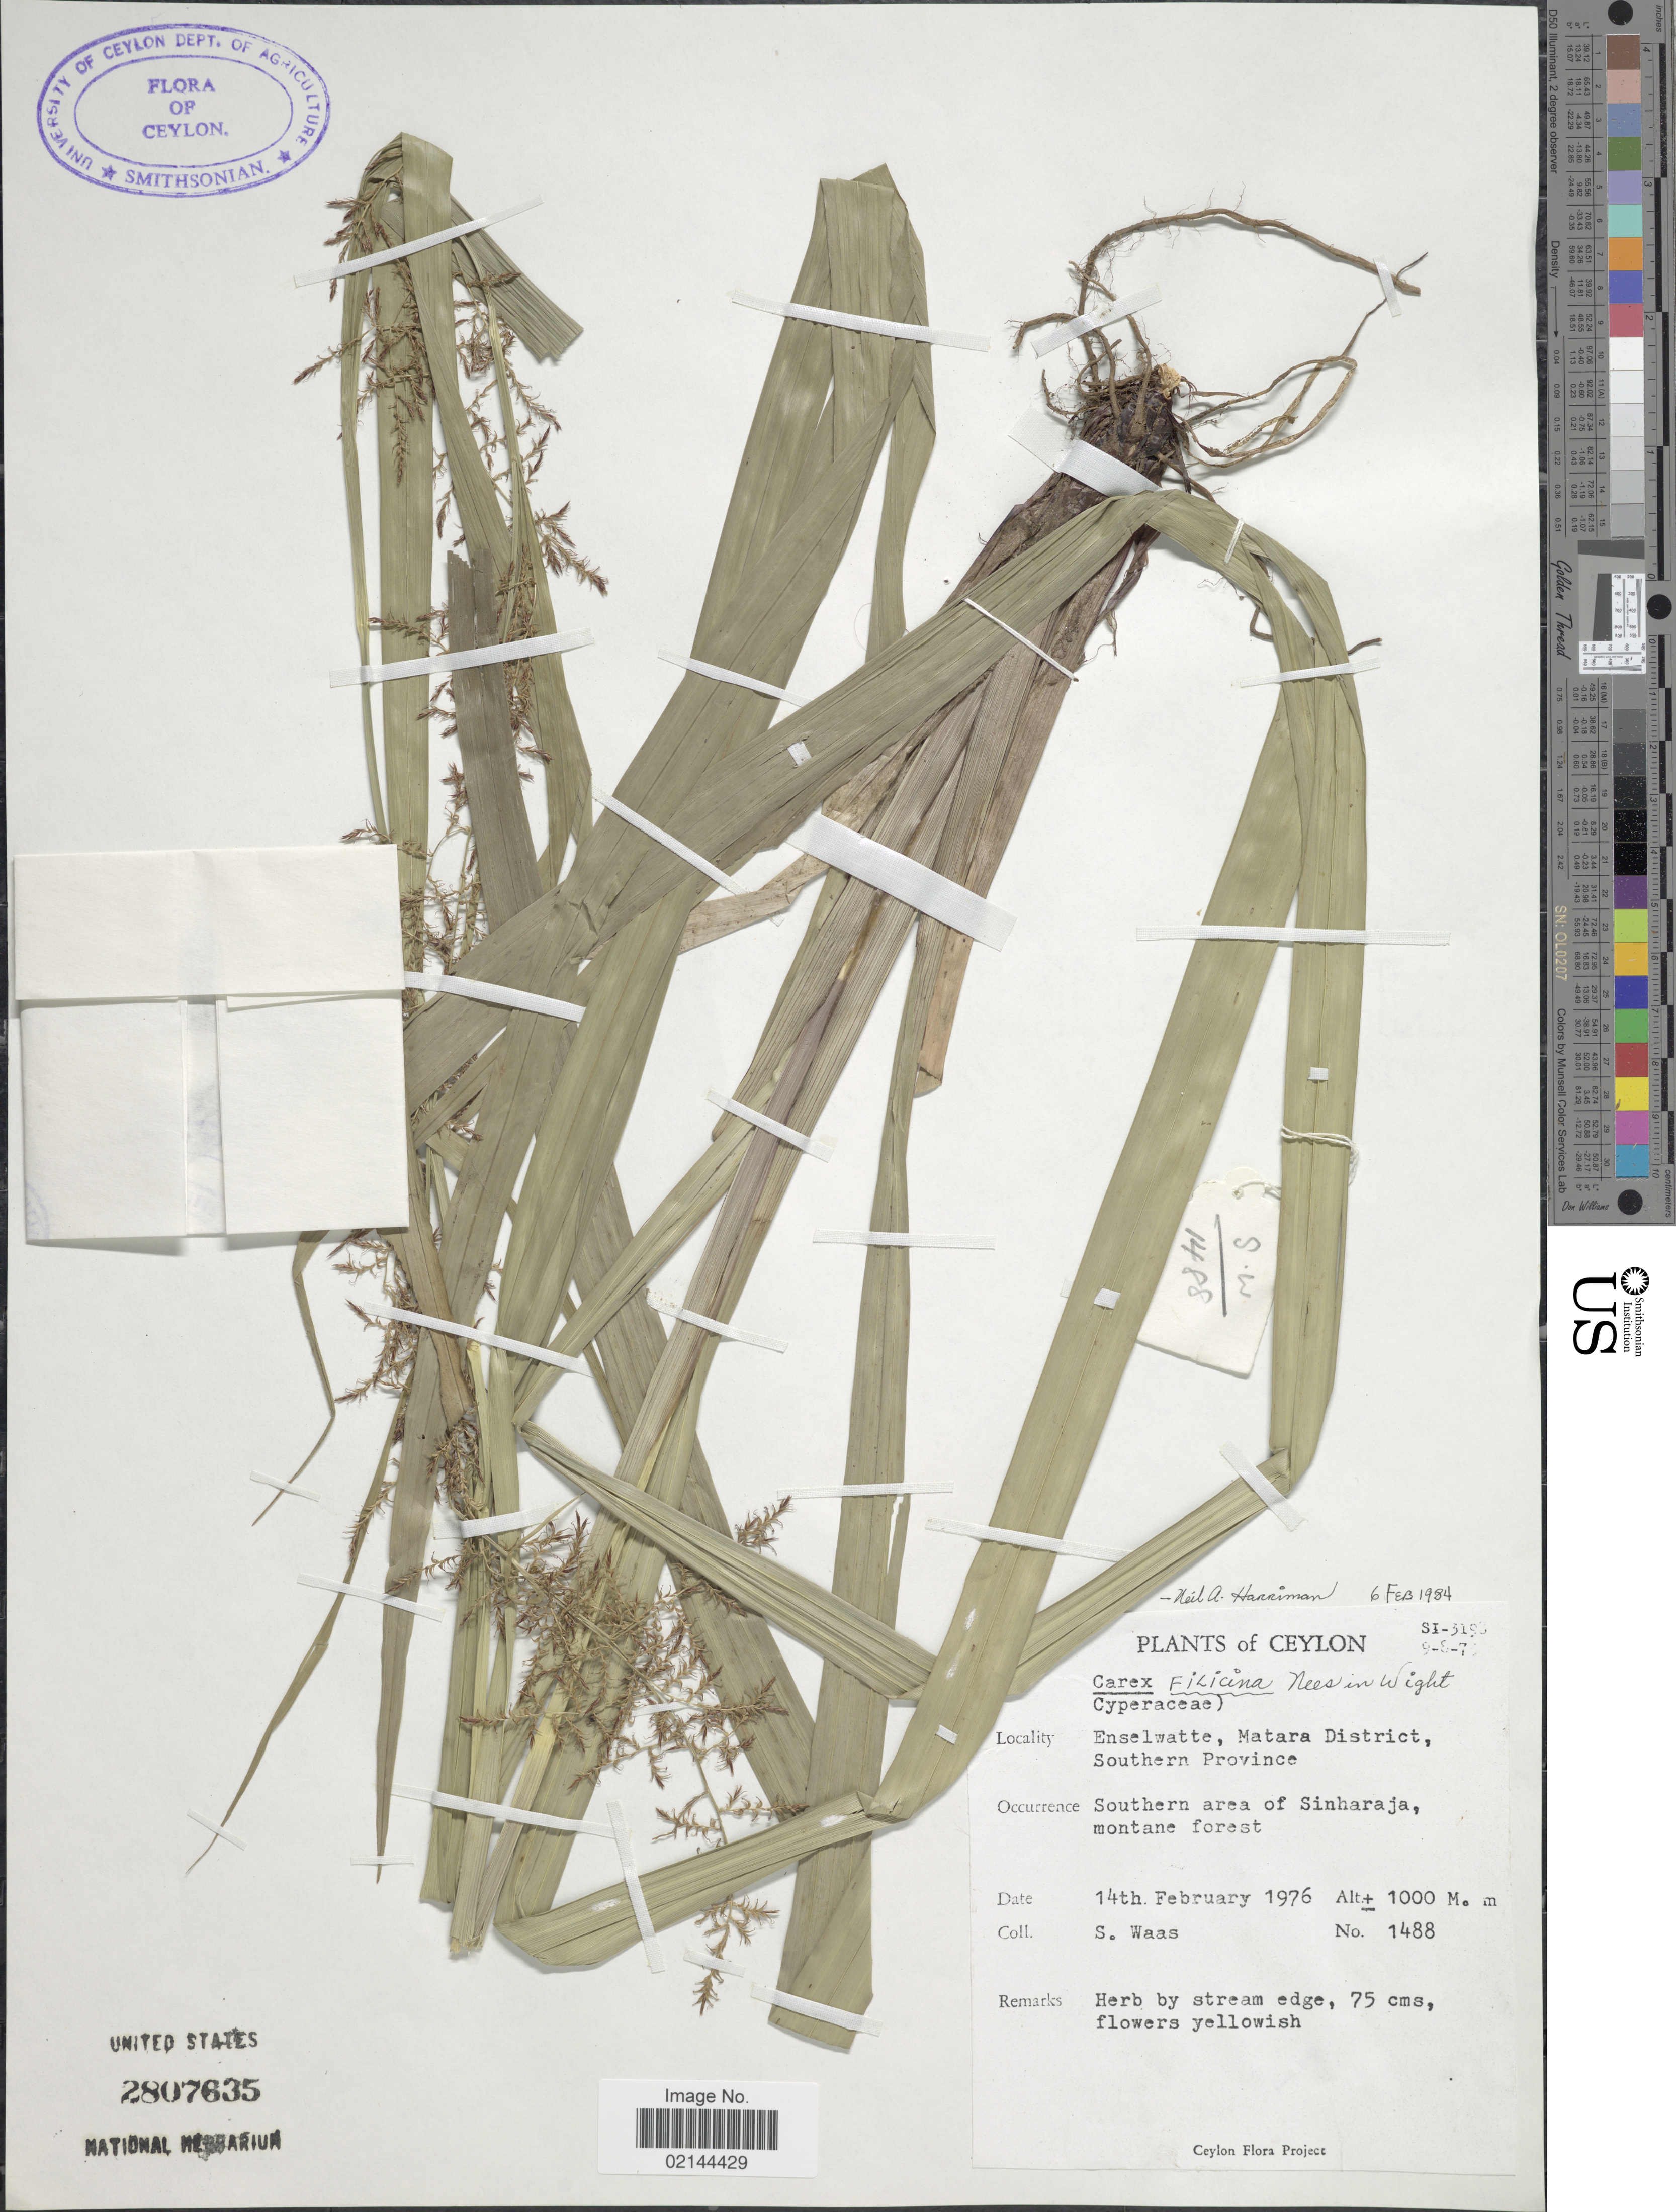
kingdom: Plantae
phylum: Tracheophyta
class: Liliopsida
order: Poales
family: Cyperaceae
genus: Carex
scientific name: Carex filicina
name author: Nees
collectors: S. Waas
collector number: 1488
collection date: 1976-02-14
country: Sri Lanka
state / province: Southern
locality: Ceylon. Enselwatte, Matara District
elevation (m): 1000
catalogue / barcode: US 2807635